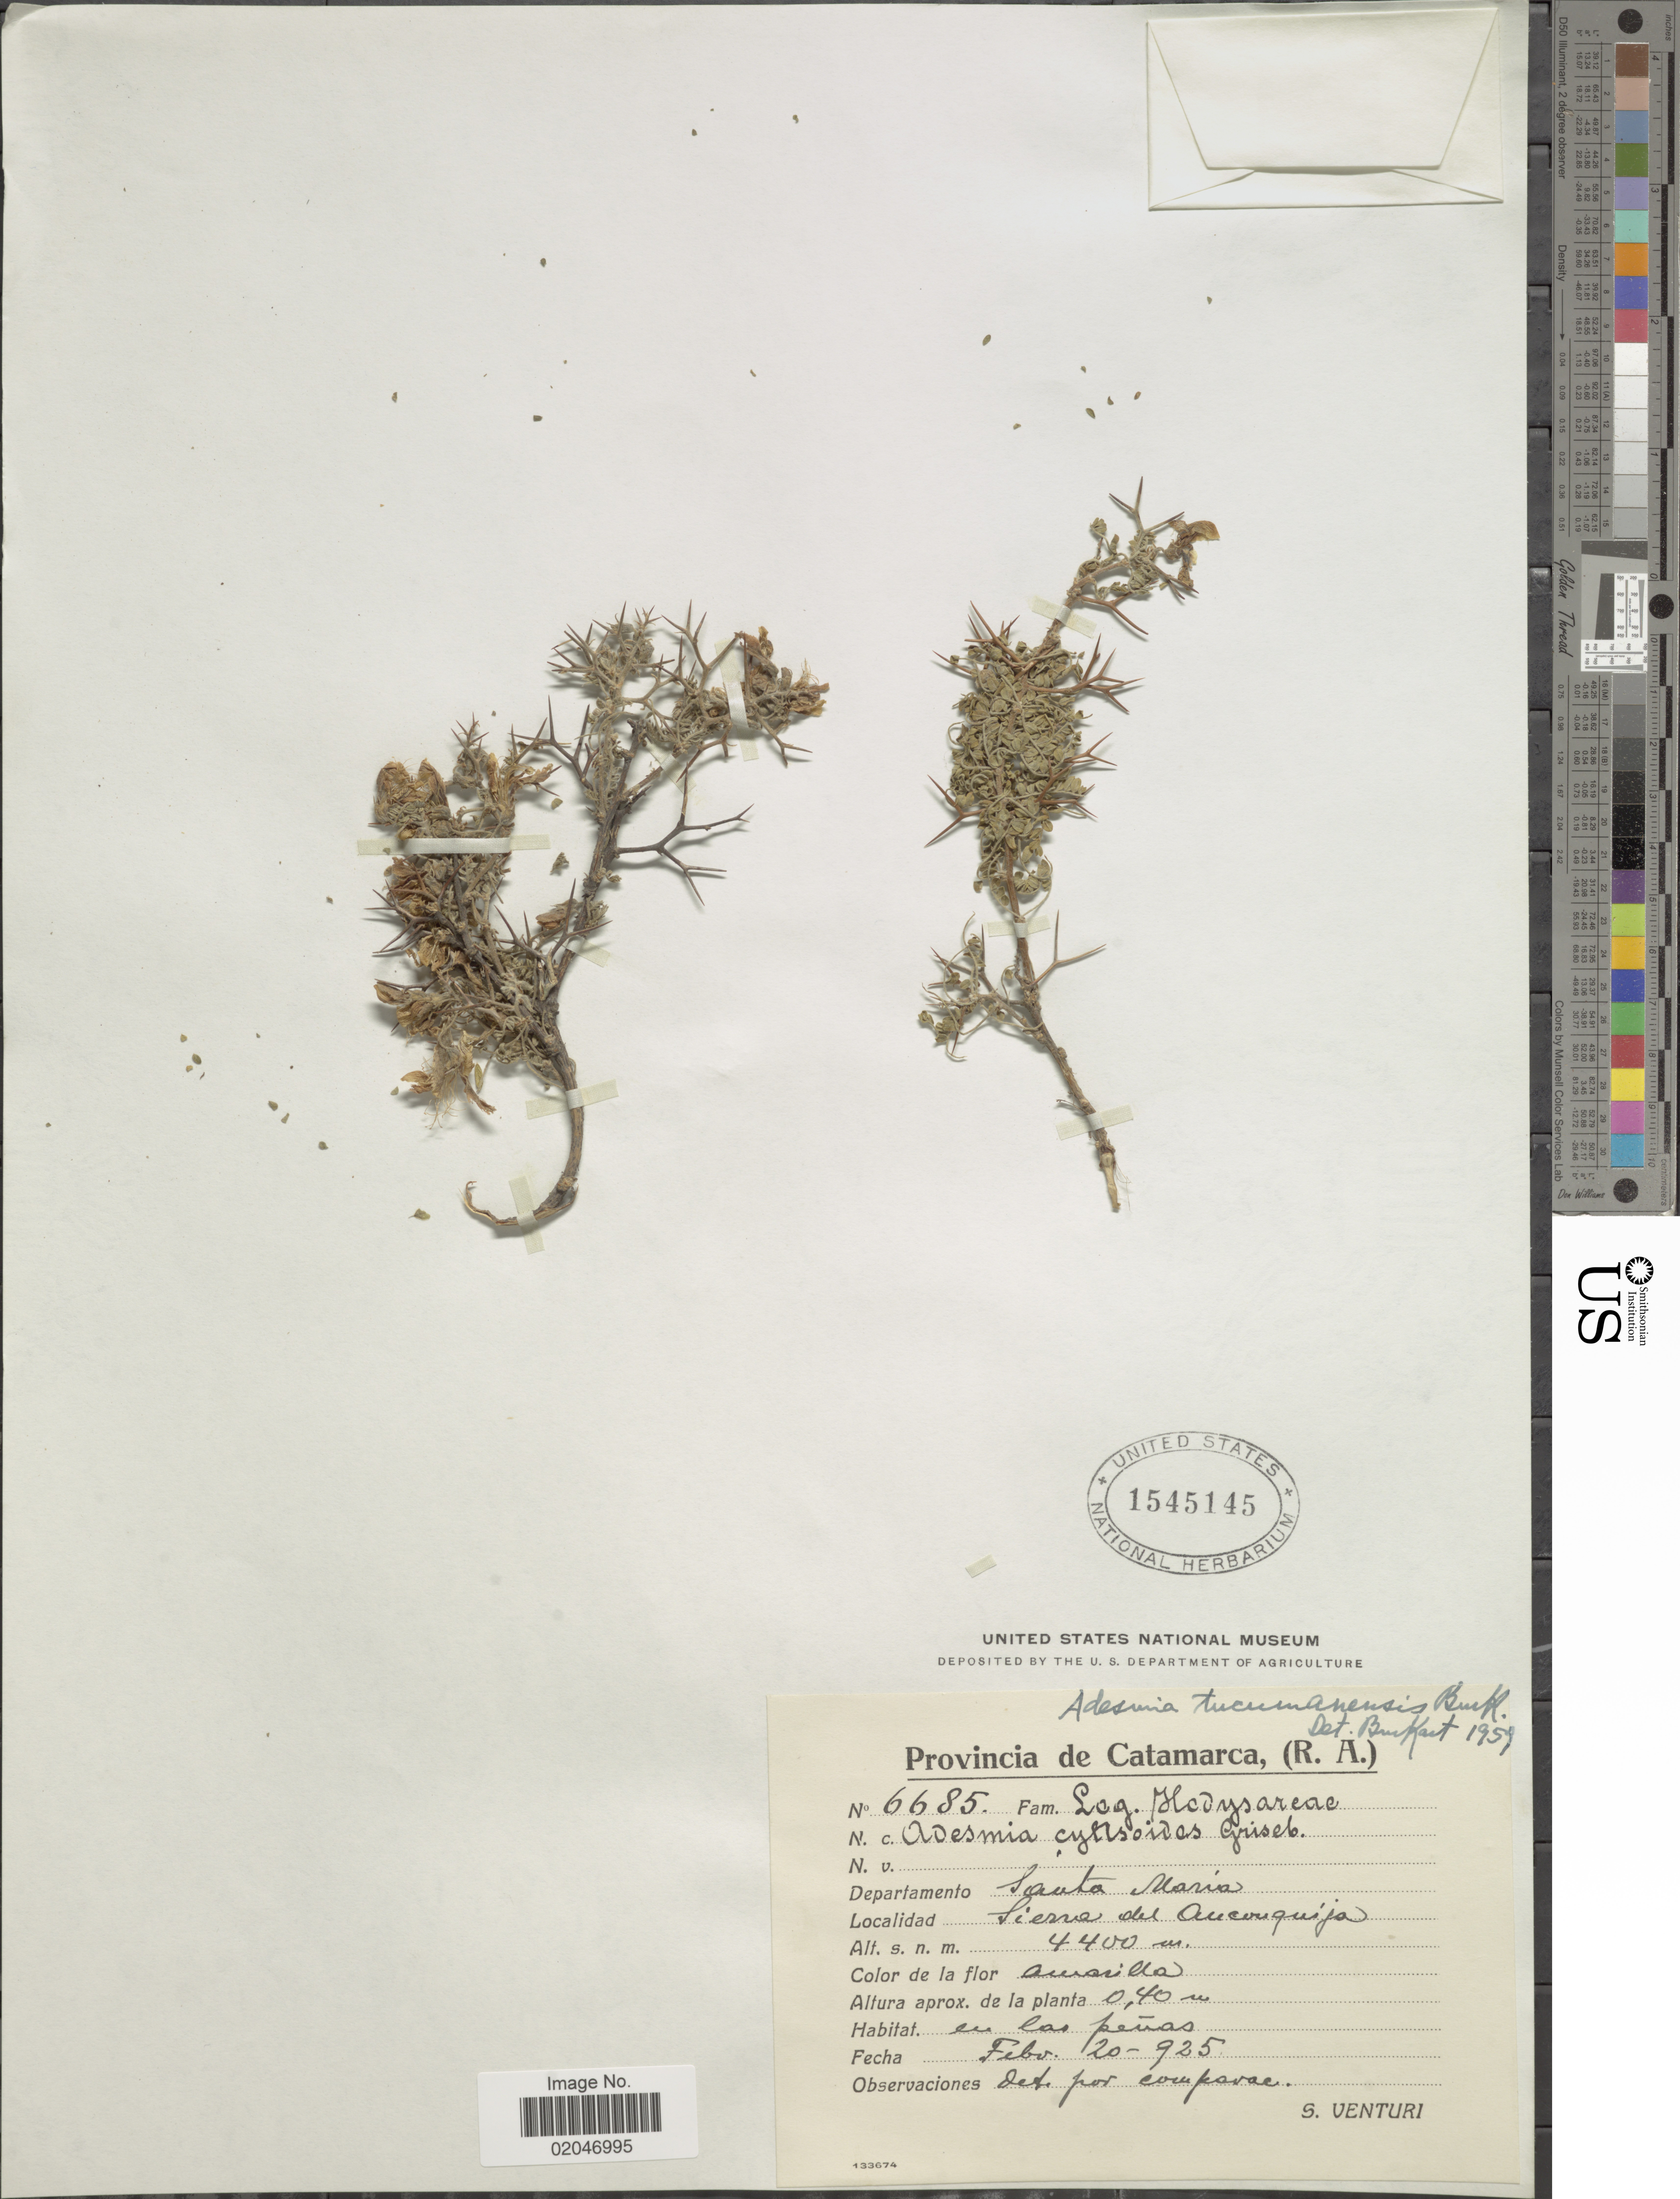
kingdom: Plantae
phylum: Tracheophyta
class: Magnoliopsida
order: Fabales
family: Fabaceae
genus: Adesmia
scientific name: Adesmia inflexa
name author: Griseb.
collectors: S. Venturi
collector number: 6685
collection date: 1925-02-20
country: Argentina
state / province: Catamarca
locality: (R.A.), Departamento Santa Maria, Sierra del Anconquija, en las penas.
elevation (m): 4400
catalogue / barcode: US 1545145